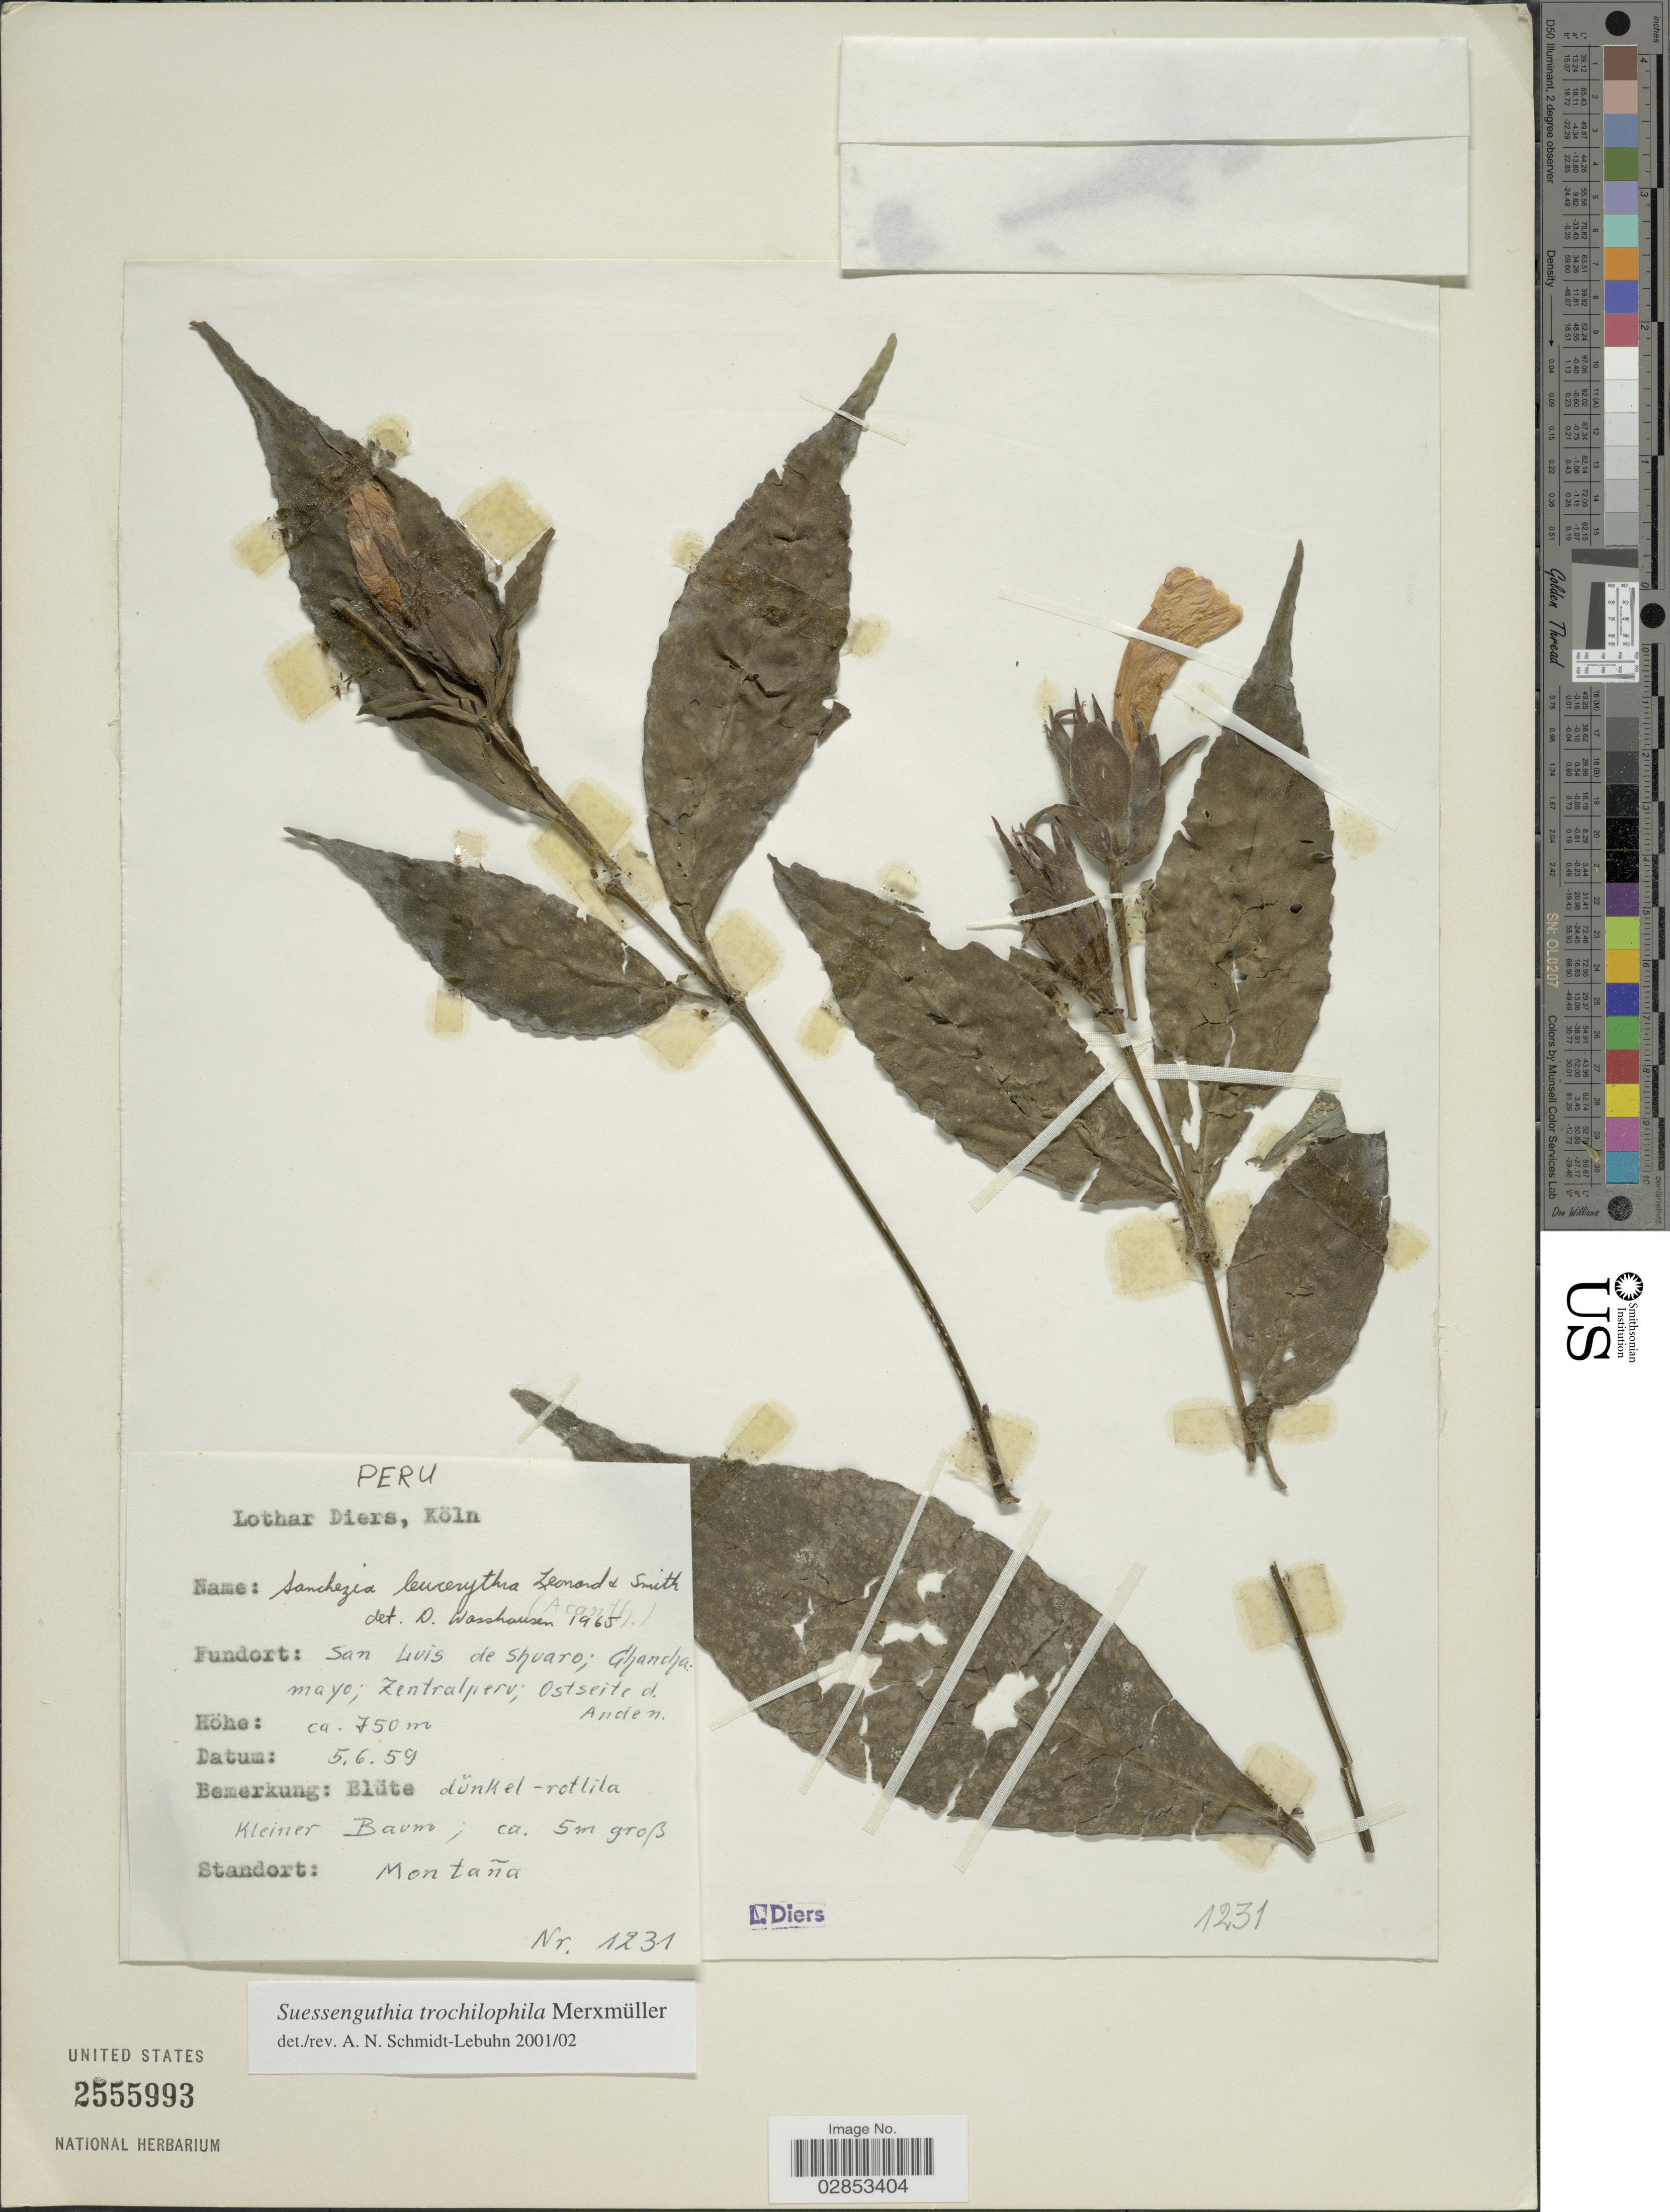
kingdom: Plantae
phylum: Tracheophyta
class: Magnoliopsida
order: Lamiales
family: Acanthaceae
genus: Suessenguthia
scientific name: Suessenguthia trochilophila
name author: Merxm.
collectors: L. Diers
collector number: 1231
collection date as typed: Transcribed d/m/y: 5/6/59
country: Peru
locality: San Luis de Shuaro; Chanchamayo; Zentralperu; Ostseite d. Anden.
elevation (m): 750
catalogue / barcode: US 2555993